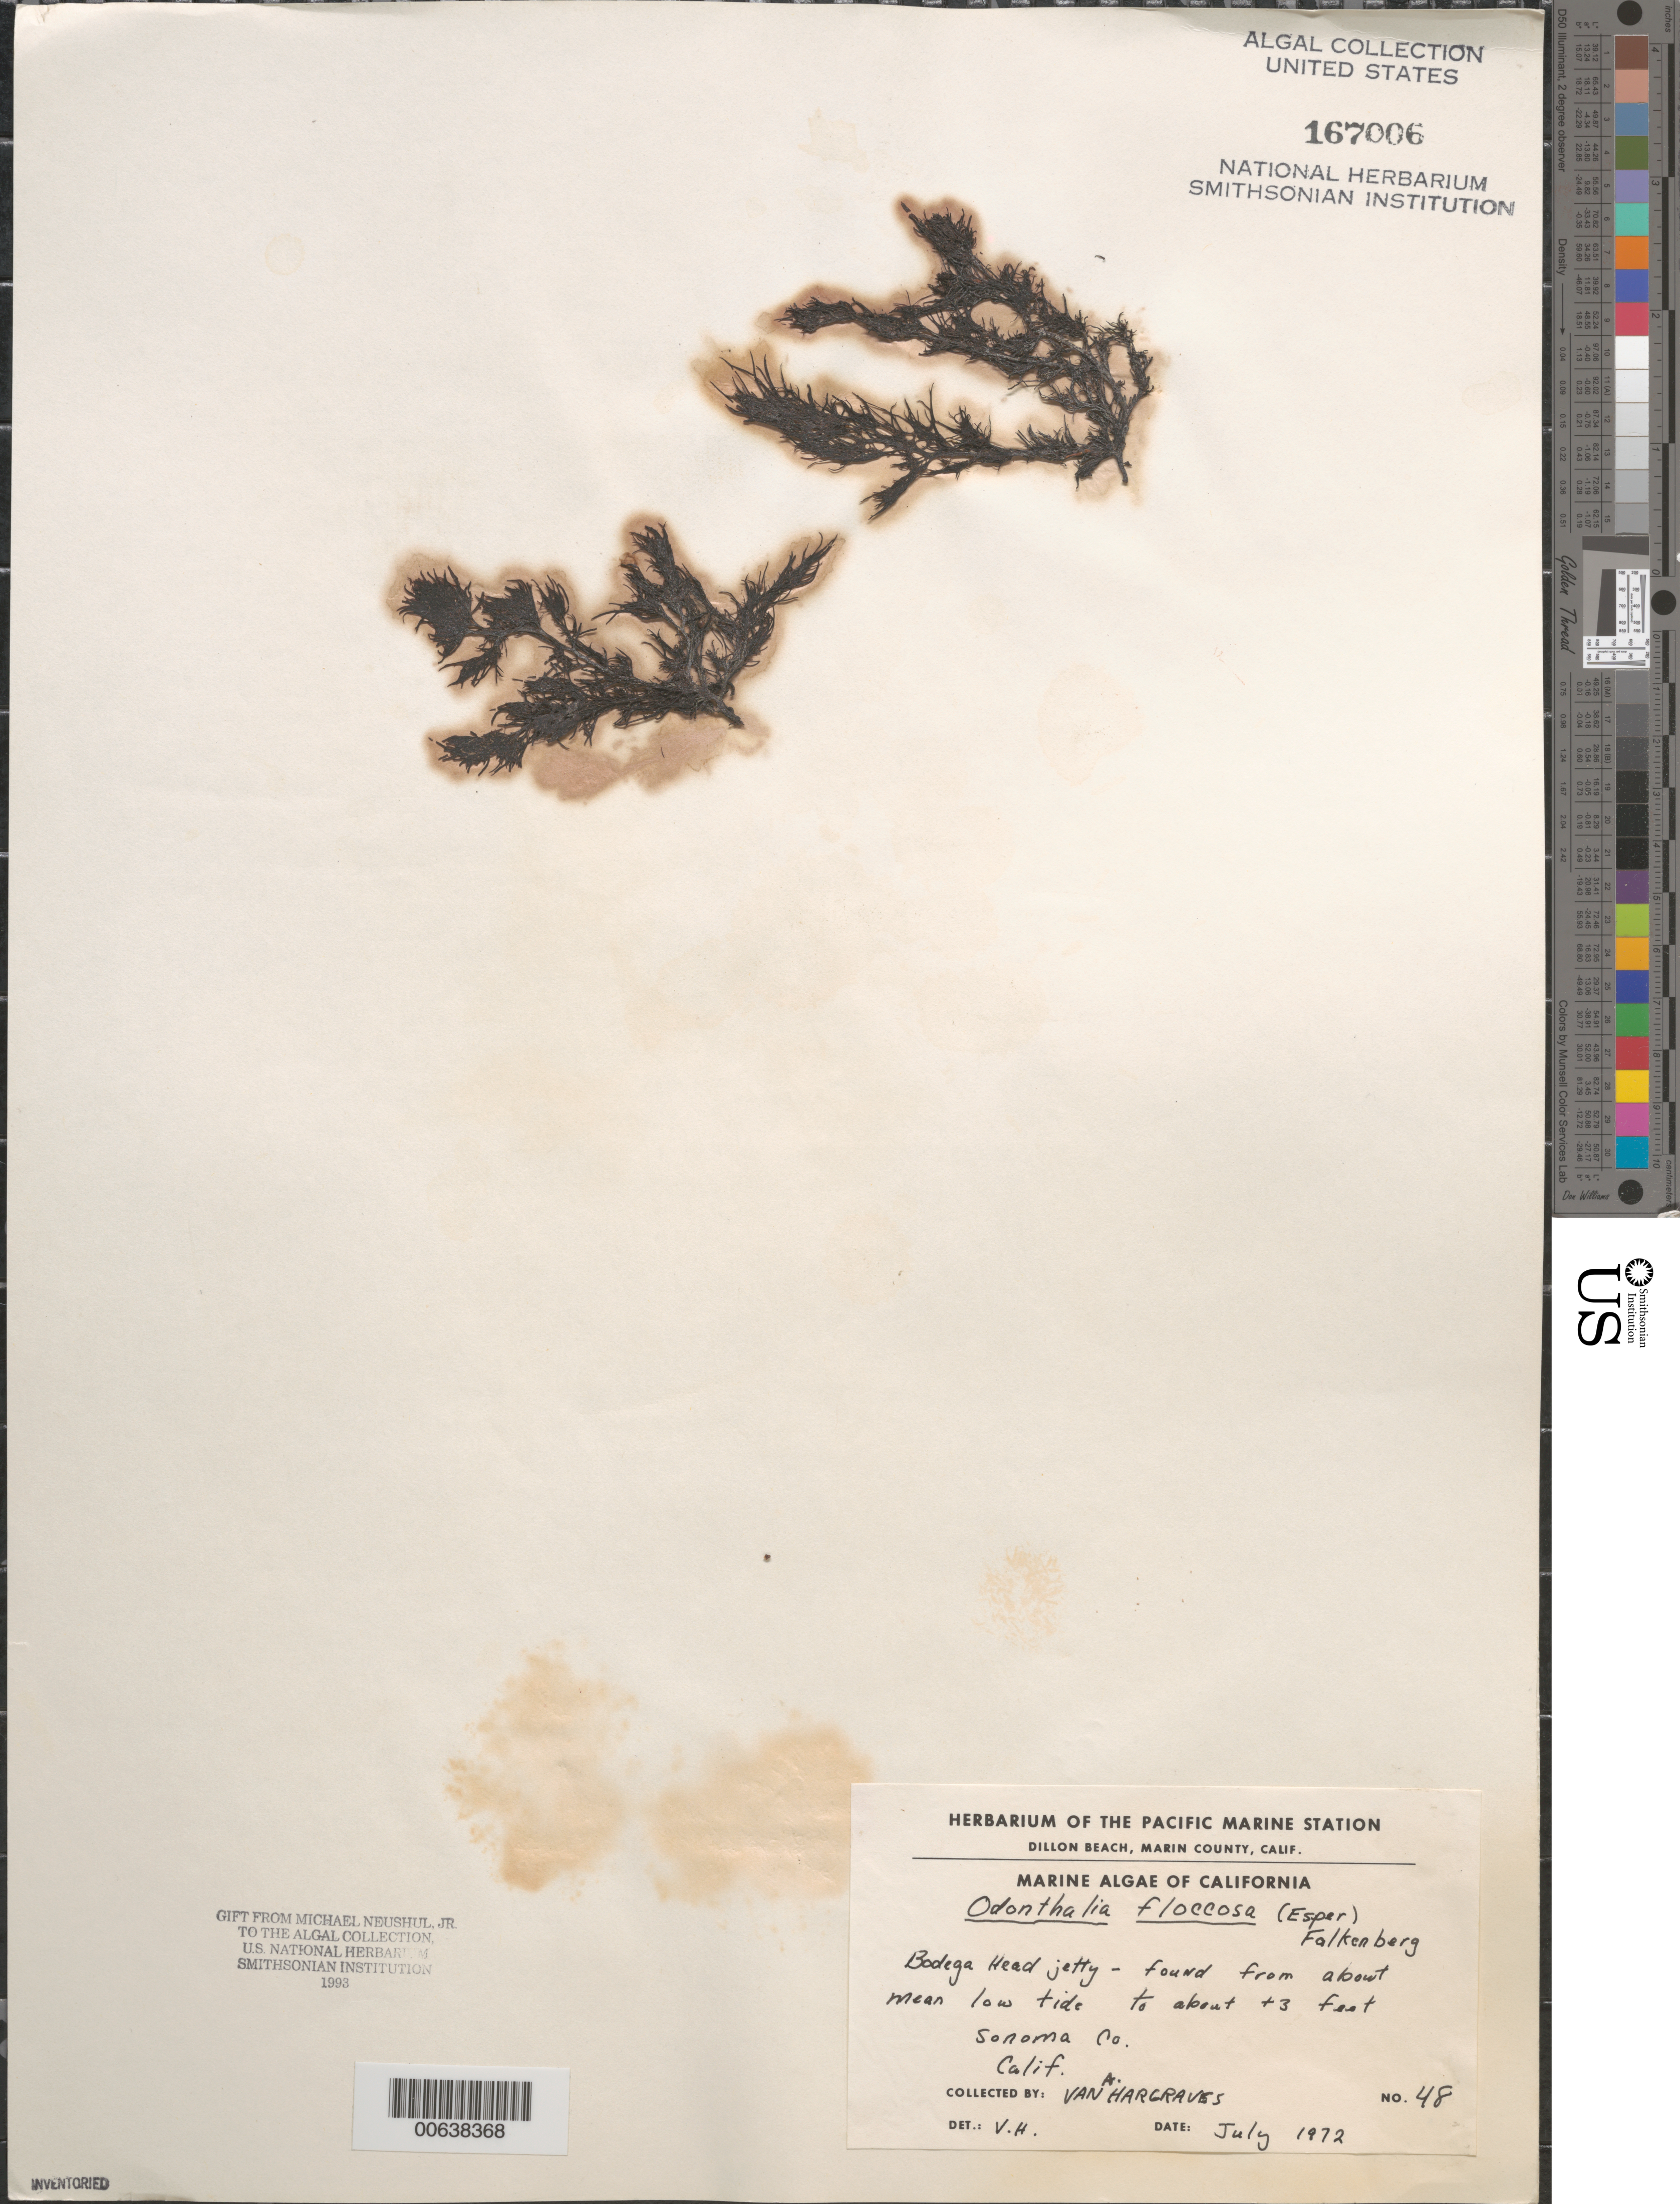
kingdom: Plantae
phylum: Rhodophyta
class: Florideophyceae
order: Ceramiales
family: Rhodomelaceae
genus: Odonthalia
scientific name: Odonthalia floccosa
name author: (Esper) Falkenb.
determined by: Hargraves, V. A.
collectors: V. Hargraves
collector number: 48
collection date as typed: Jul 1972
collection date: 1972-07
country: United States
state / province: California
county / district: Sonoma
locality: Bodega Head jetty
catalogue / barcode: US 167006